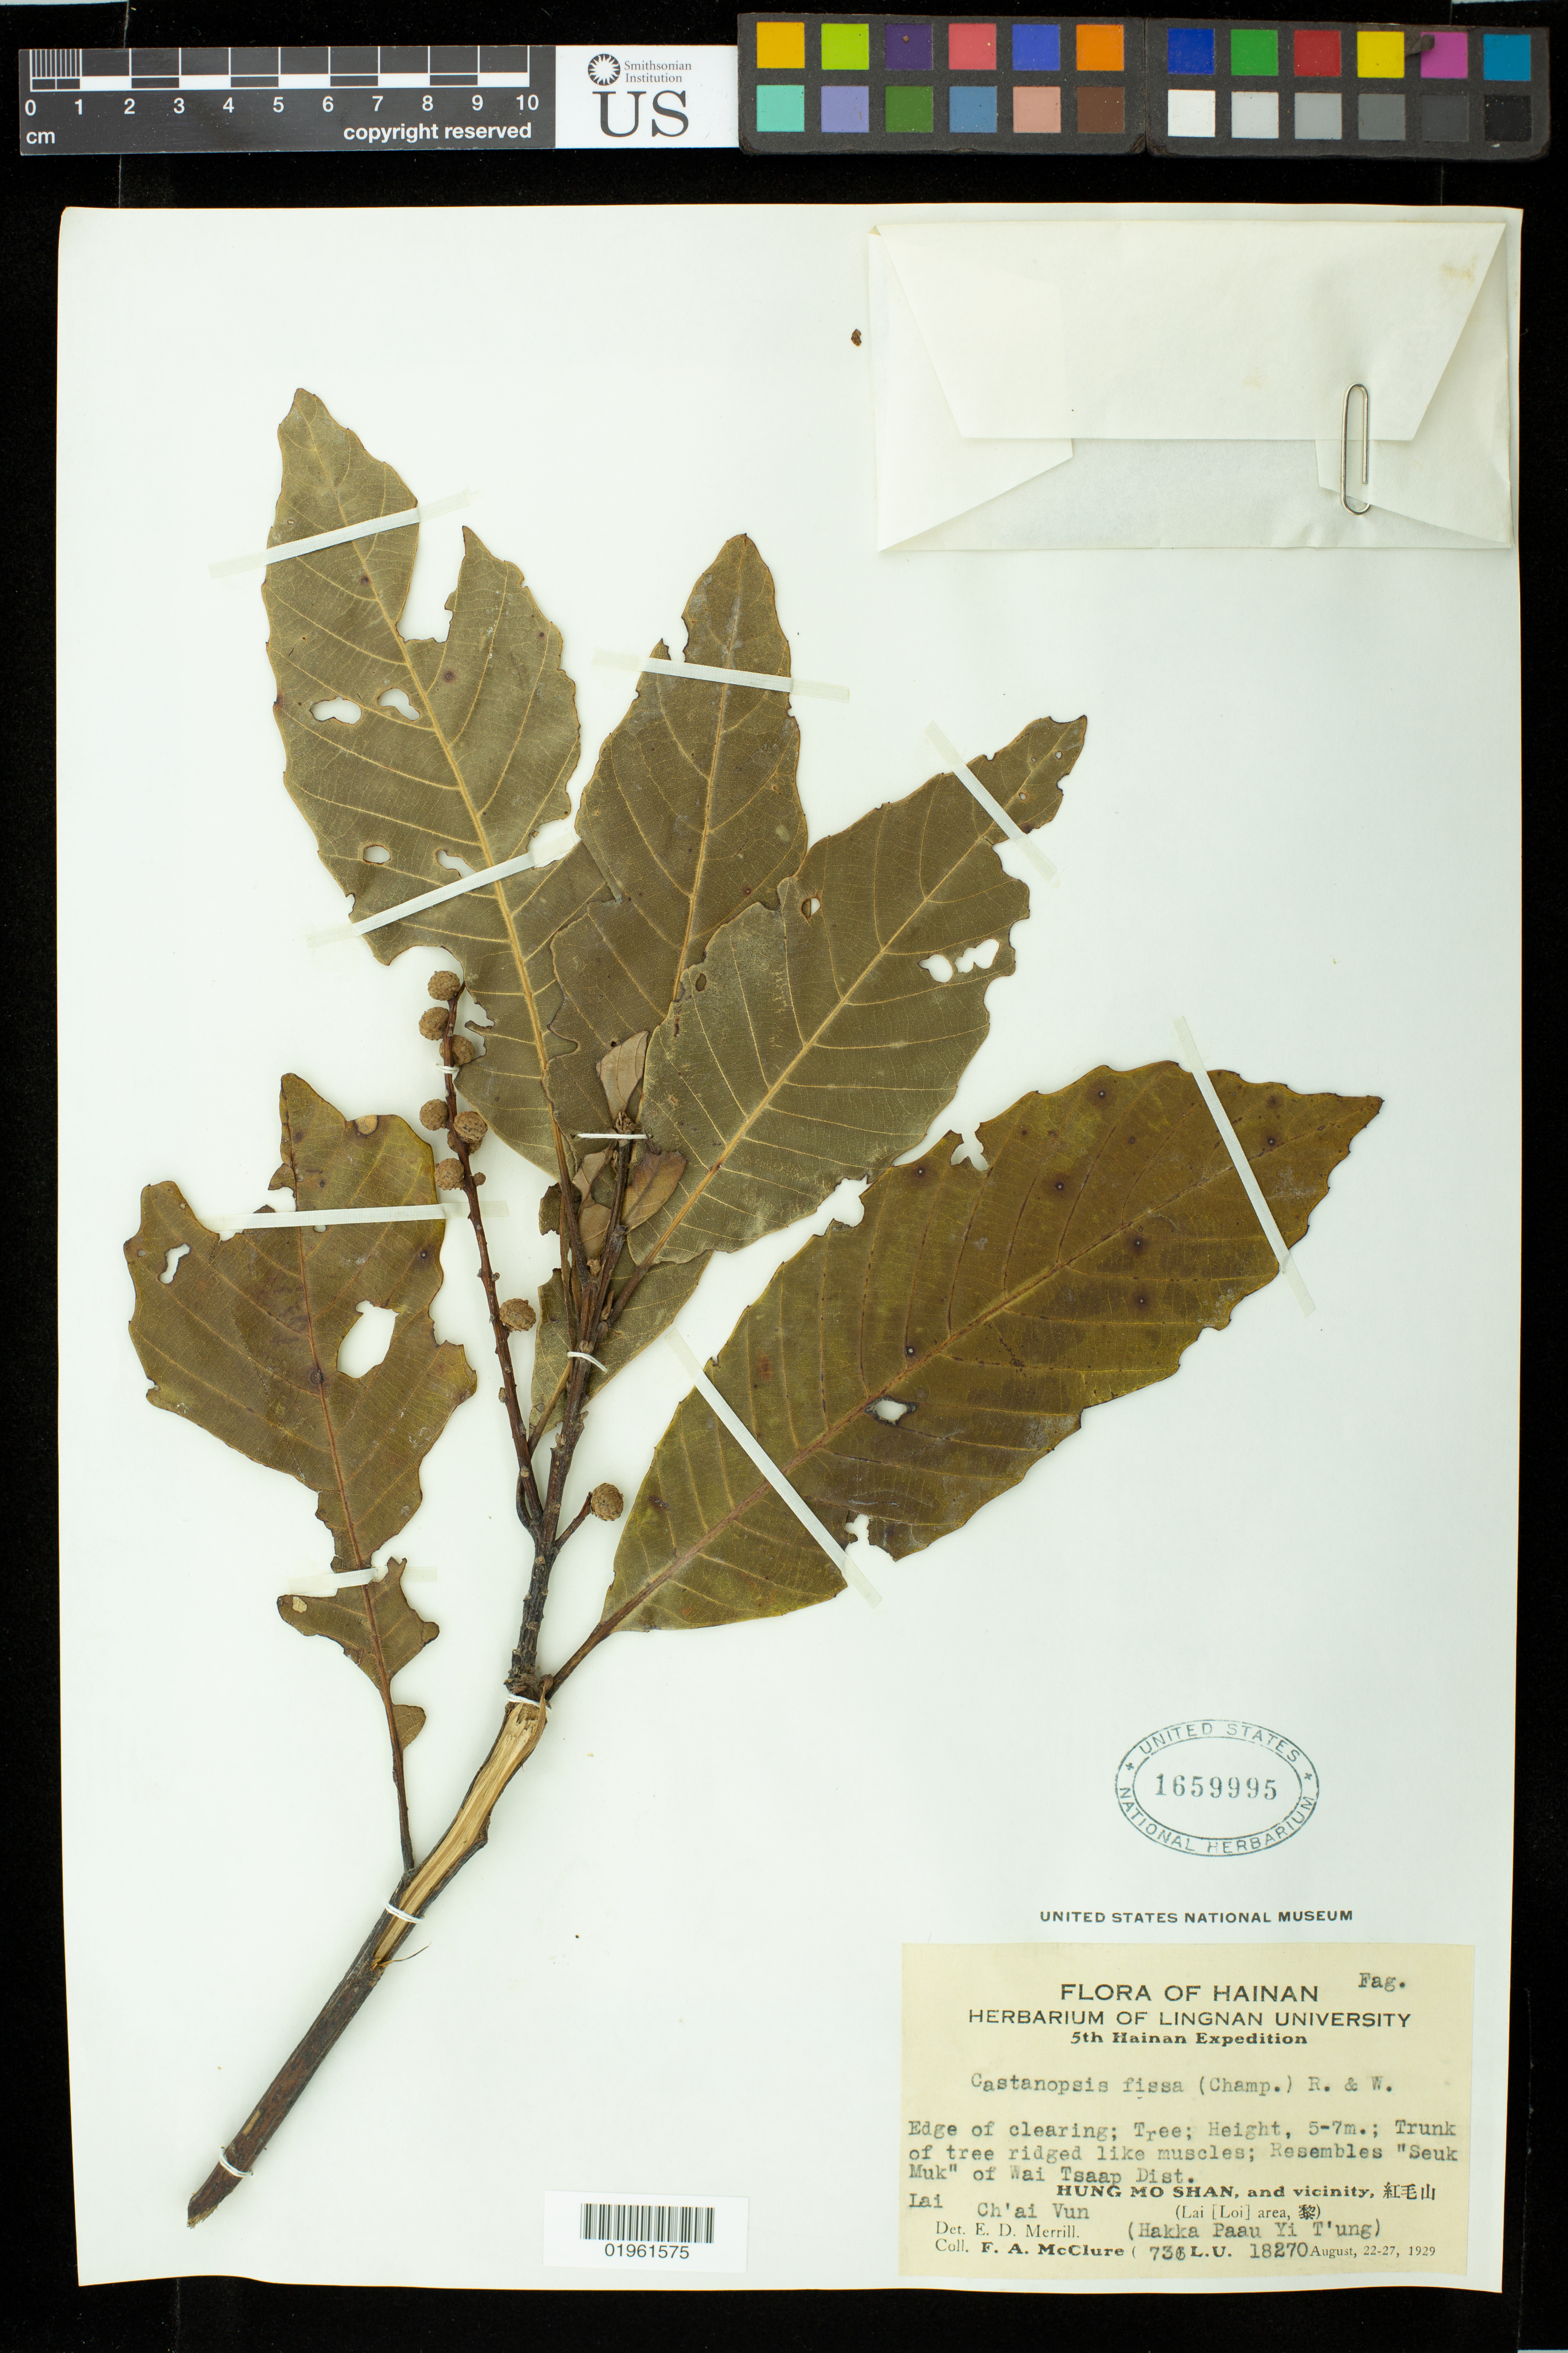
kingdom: Plantae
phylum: Tracheophyta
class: Magnoliopsida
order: Fagales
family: Fagaceae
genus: Castanopsis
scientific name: Castanopsis fissa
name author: (Champ. ex Benth.) Rehder & E.H. Wilson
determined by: Merrill, Elmer Drew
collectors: F. A. McClure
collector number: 18270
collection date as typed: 22 Aug 1929 to 27 Aug 1929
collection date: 1929-08-22/1929-08-27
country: China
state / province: Hainan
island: Hainan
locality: Hung Mo Shan, and vicinity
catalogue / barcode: US 1659995